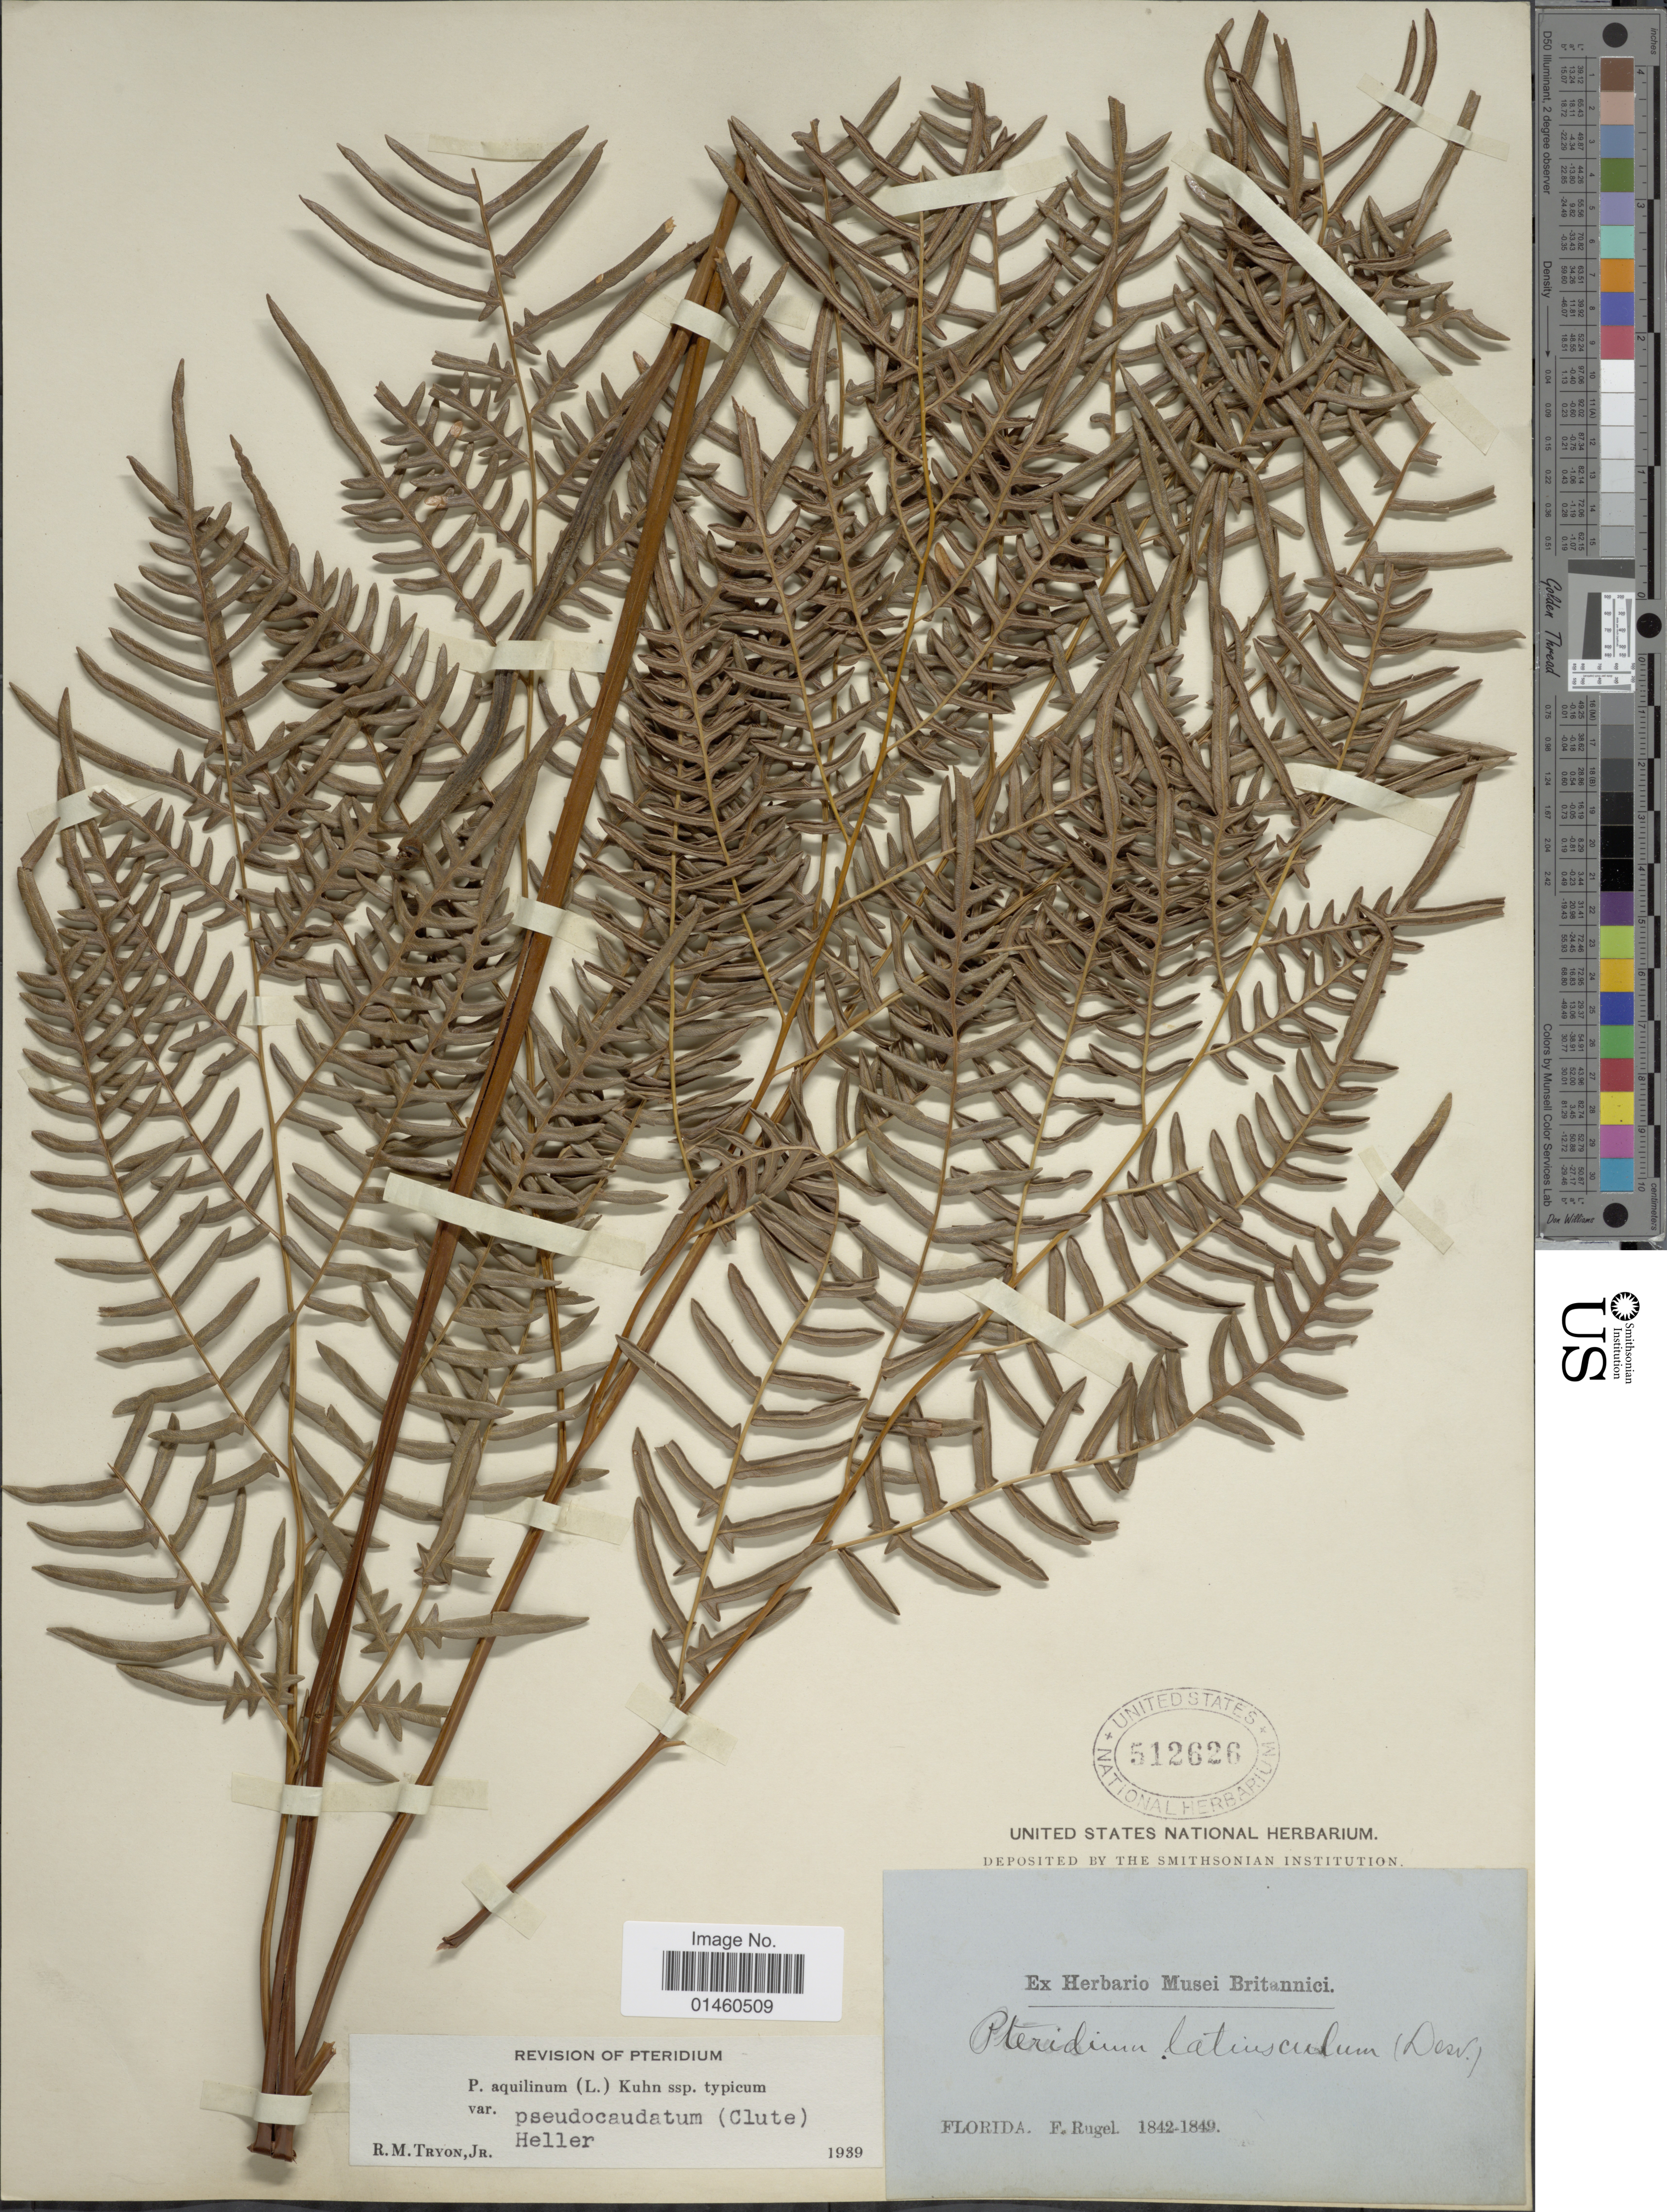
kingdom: Plantae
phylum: Tracheophyta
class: Polypodiopsida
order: Polypodiales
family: Dennstaedtiaceae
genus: Pteridium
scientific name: Pteridium aquilinum var. pseudocaudatum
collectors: F. Rugel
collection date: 1842/1849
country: United States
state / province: Florida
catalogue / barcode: US 512626